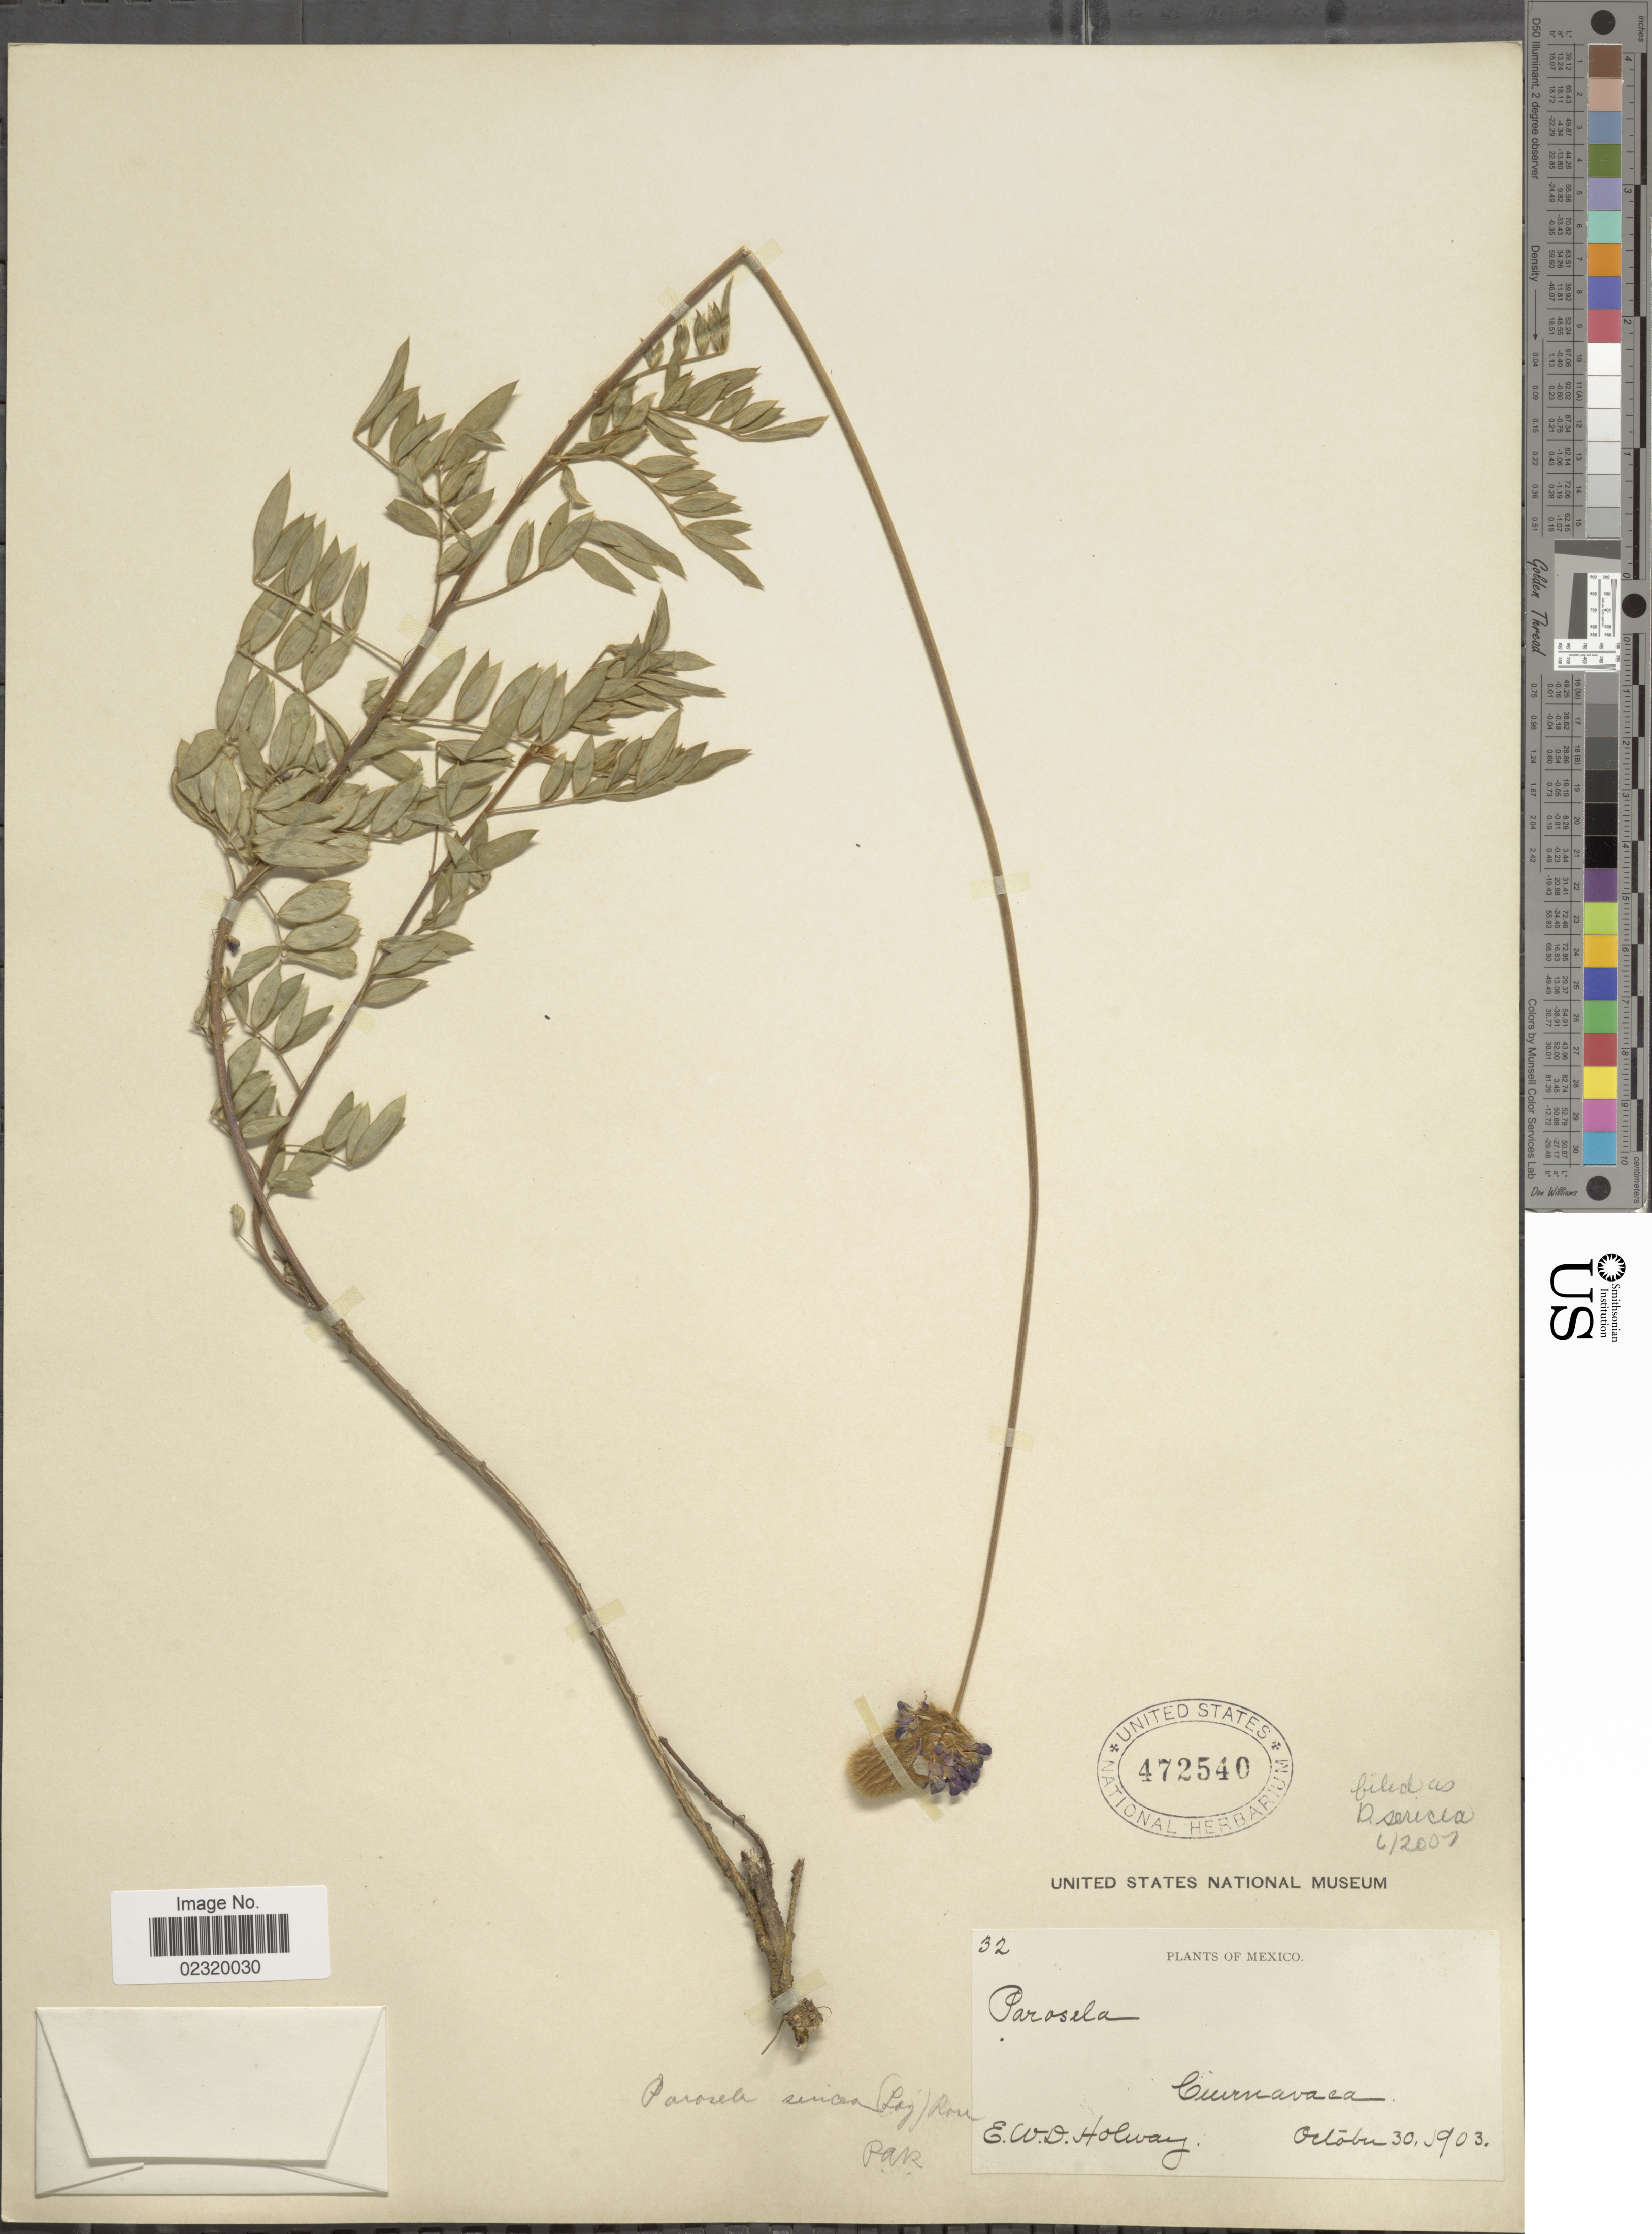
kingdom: Plantae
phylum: Tracheophyta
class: Magnoliopsida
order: Fabales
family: Fabaceae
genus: Dalea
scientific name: Dalea sericea var. sericea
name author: Lag.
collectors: E. W. D. Holway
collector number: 32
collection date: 1903-10-30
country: Mexico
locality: Cuernavaca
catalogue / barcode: US 472540